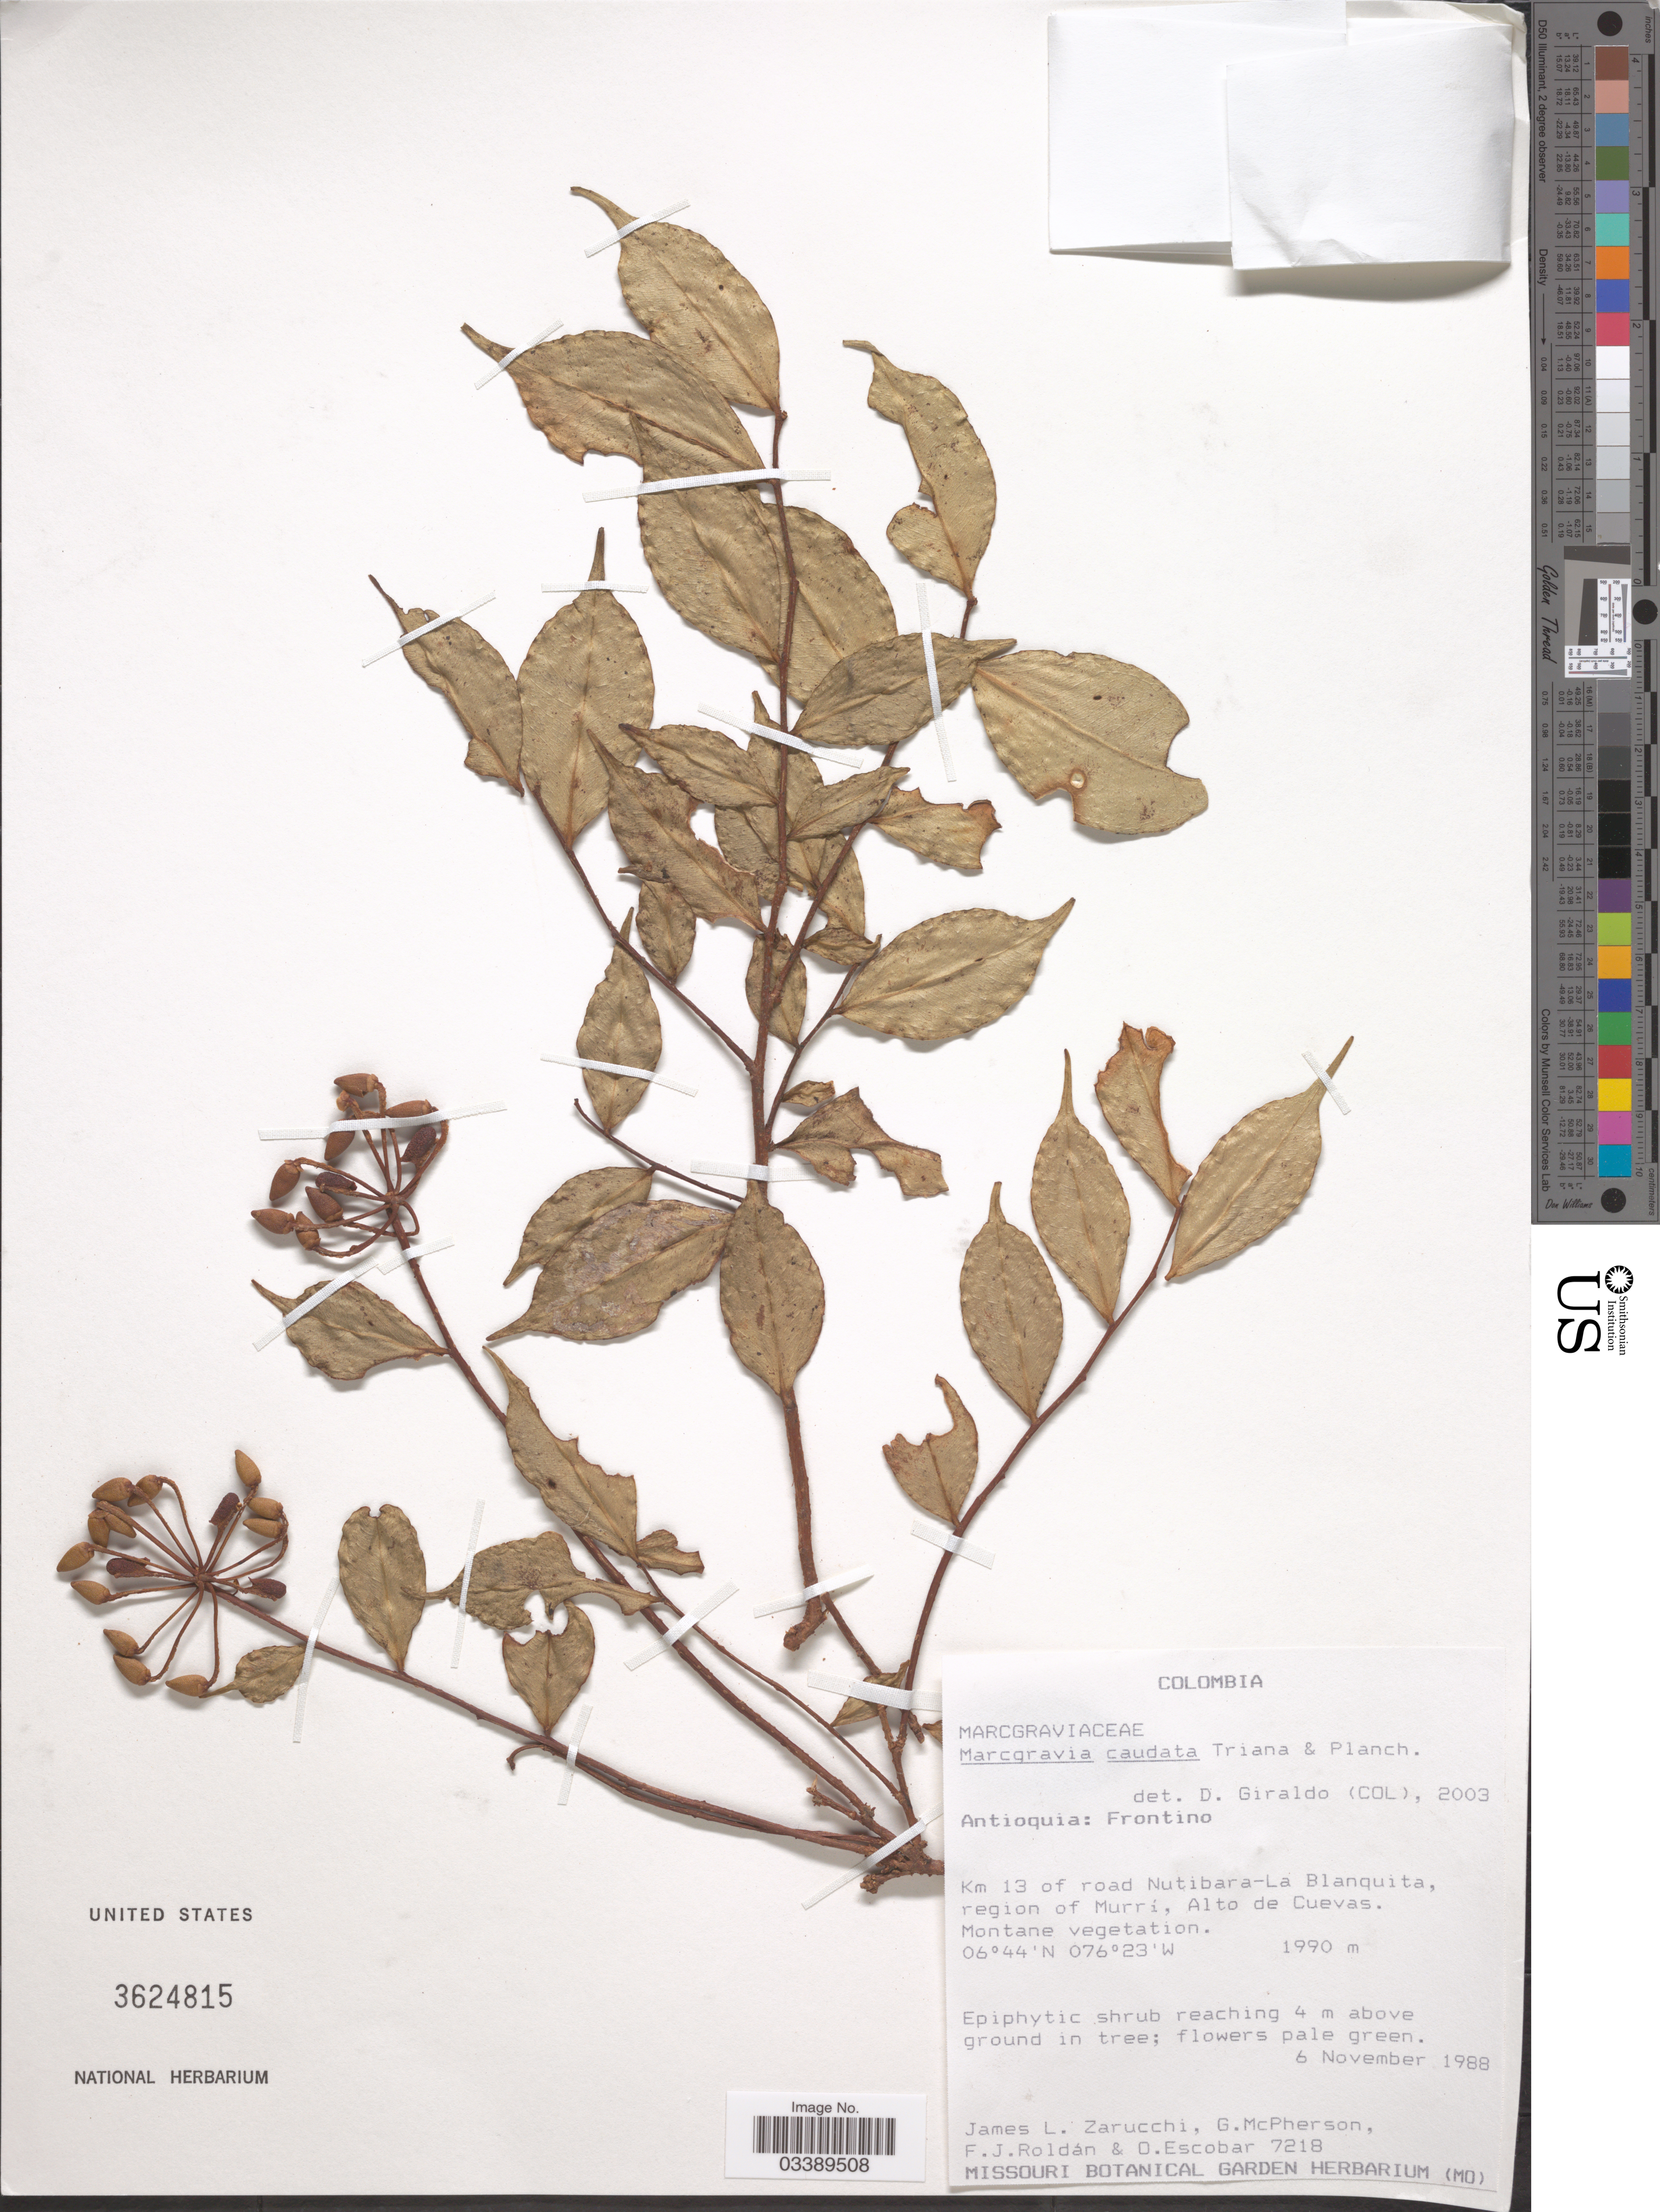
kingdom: Plantae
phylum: Tracheophyta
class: Magnoliopsida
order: Ericales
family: Marcgraviaceae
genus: Marcgravia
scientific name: Marcgravia caudata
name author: Triana & Planch.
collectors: J. L. Zarucchi, G. McPherson, F. J. Roldán & O. Escobar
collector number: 7218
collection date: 1988-11-06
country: Colombia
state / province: Antioquia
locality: Frontino. Km 13 of road Nutibara-La Blanquita, region of Murrí, Alto de Cuevas.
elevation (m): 1990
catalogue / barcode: US 3624815